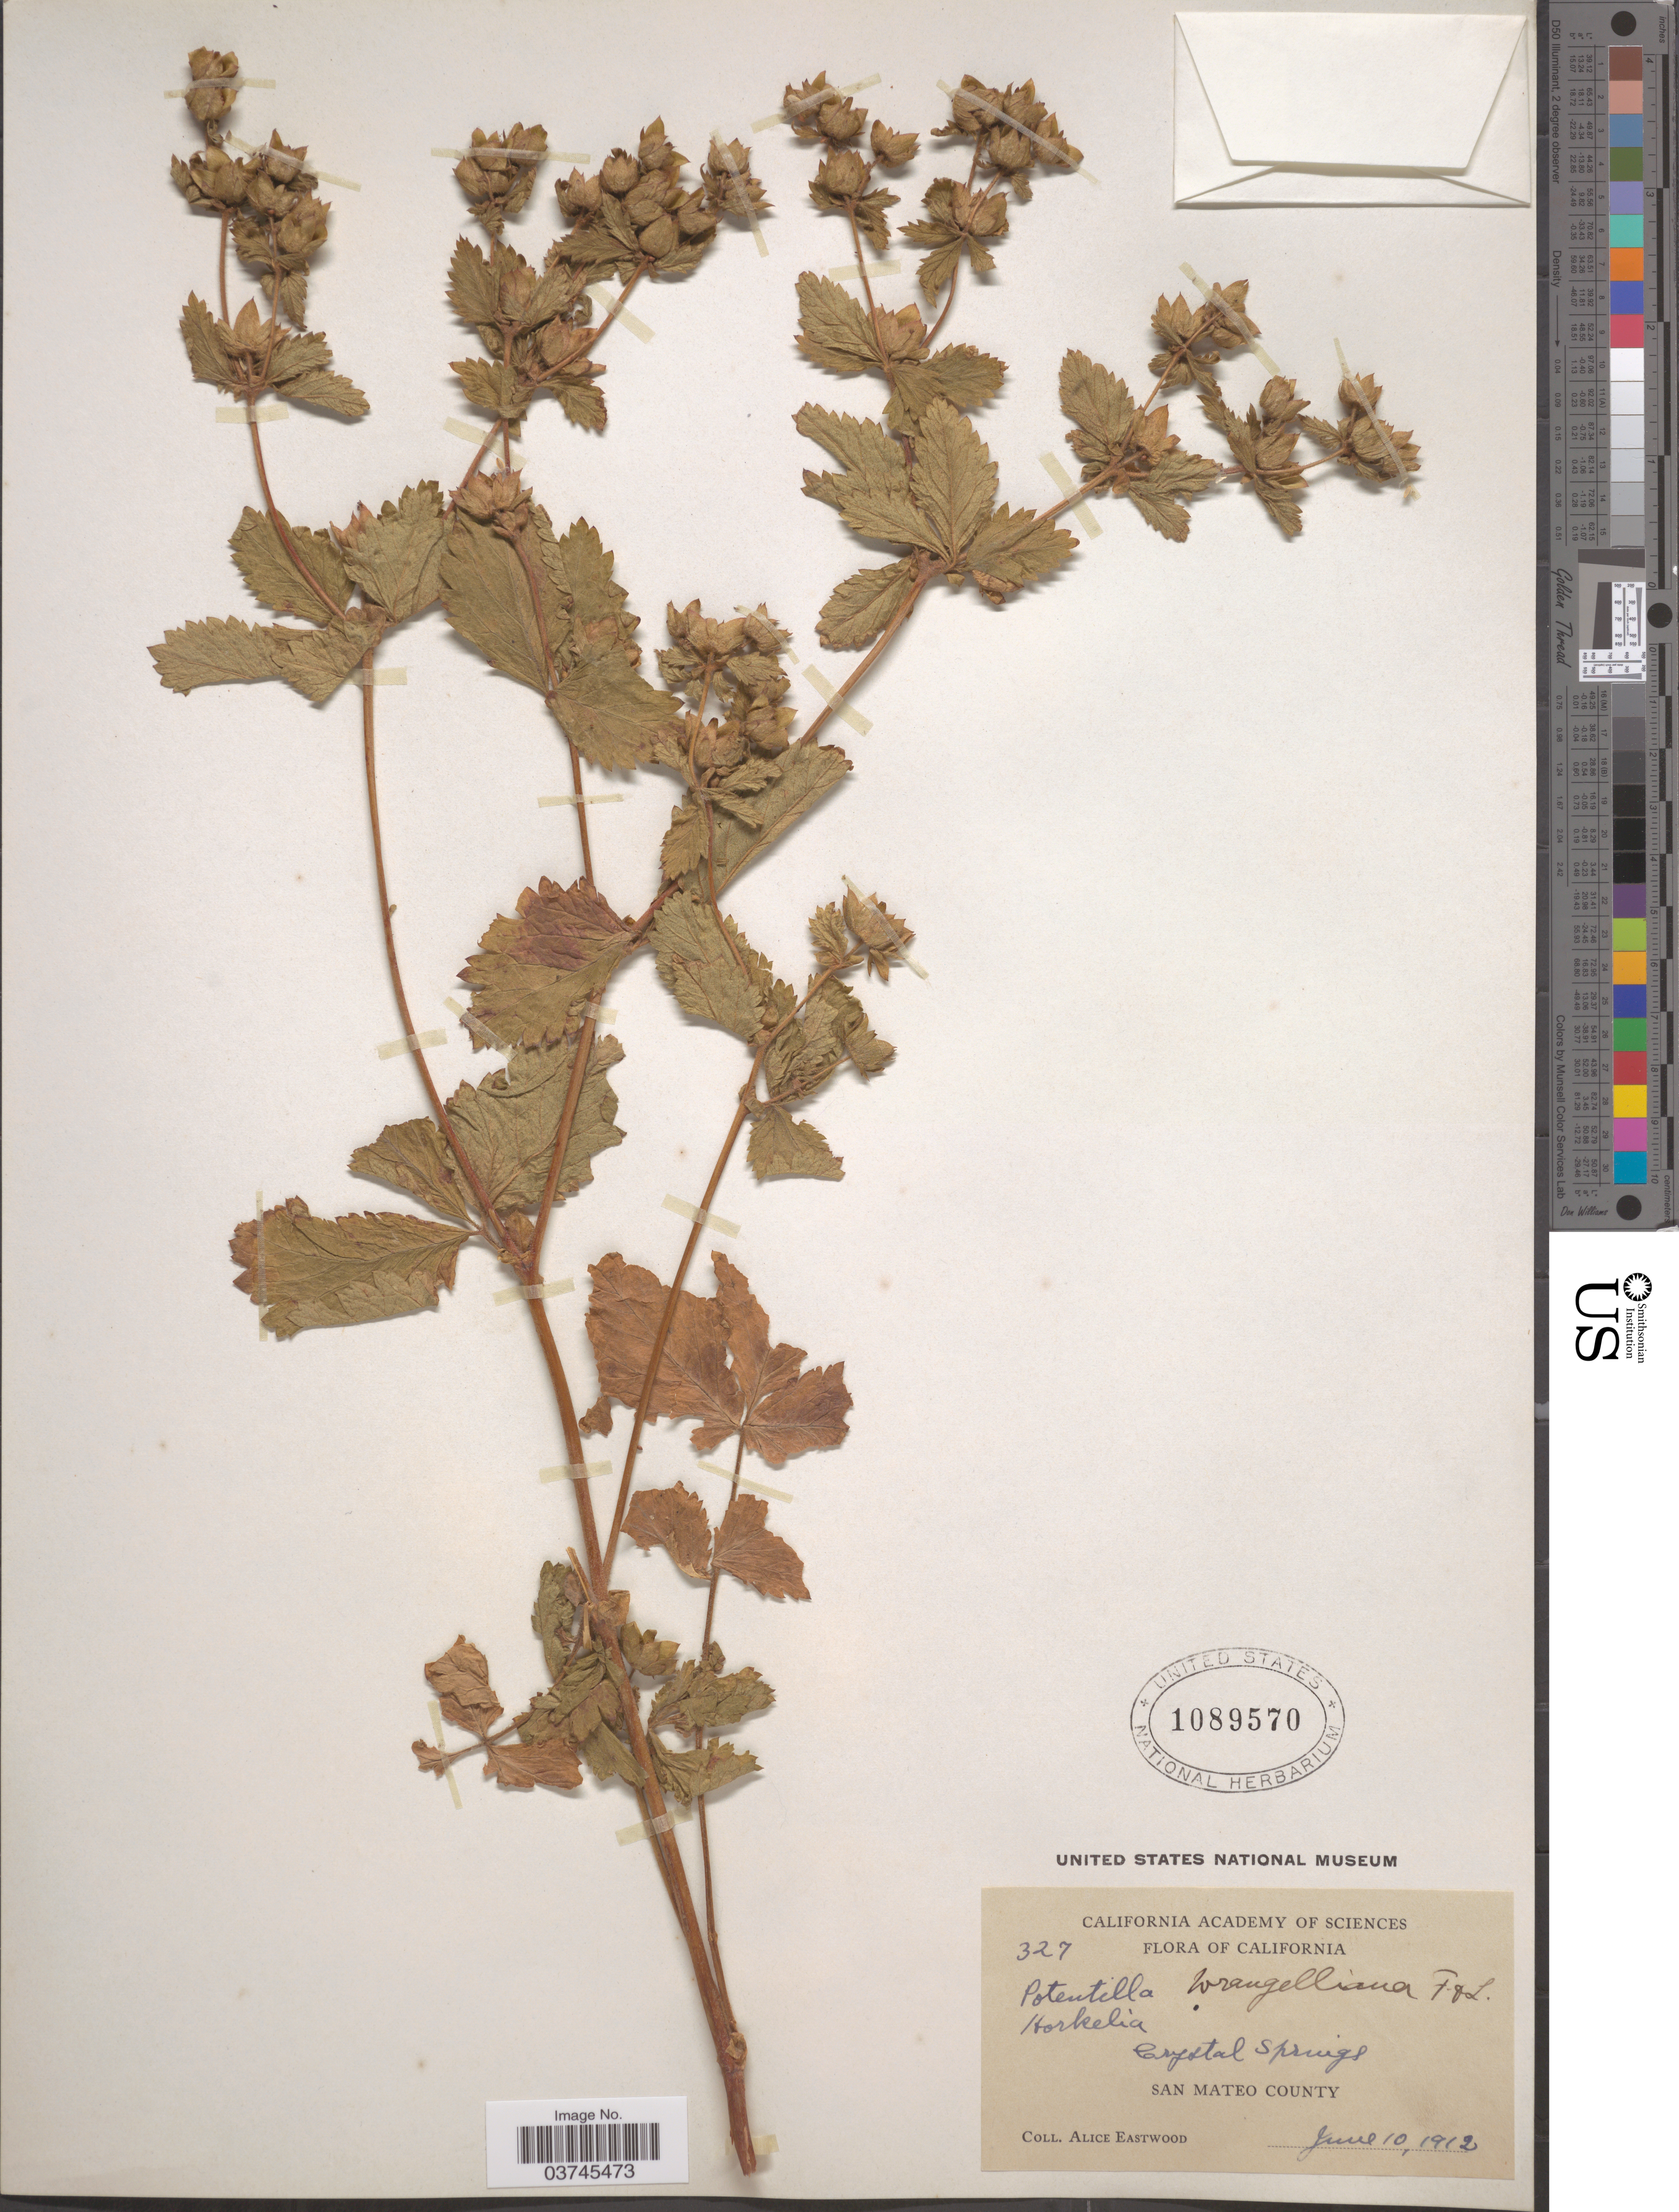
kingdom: Plantae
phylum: Tracheophyta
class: Magnoliopsida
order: Rosales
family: Rosaceae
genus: Drymocallis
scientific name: Drymocallis glandulosa var. wrangelliana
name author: (Greene) Ertter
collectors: A. Eastwood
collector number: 327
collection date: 1912-06-10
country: United States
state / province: California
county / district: San Mateo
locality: Crystal Springs. San Mateo County.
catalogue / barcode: US 1089570